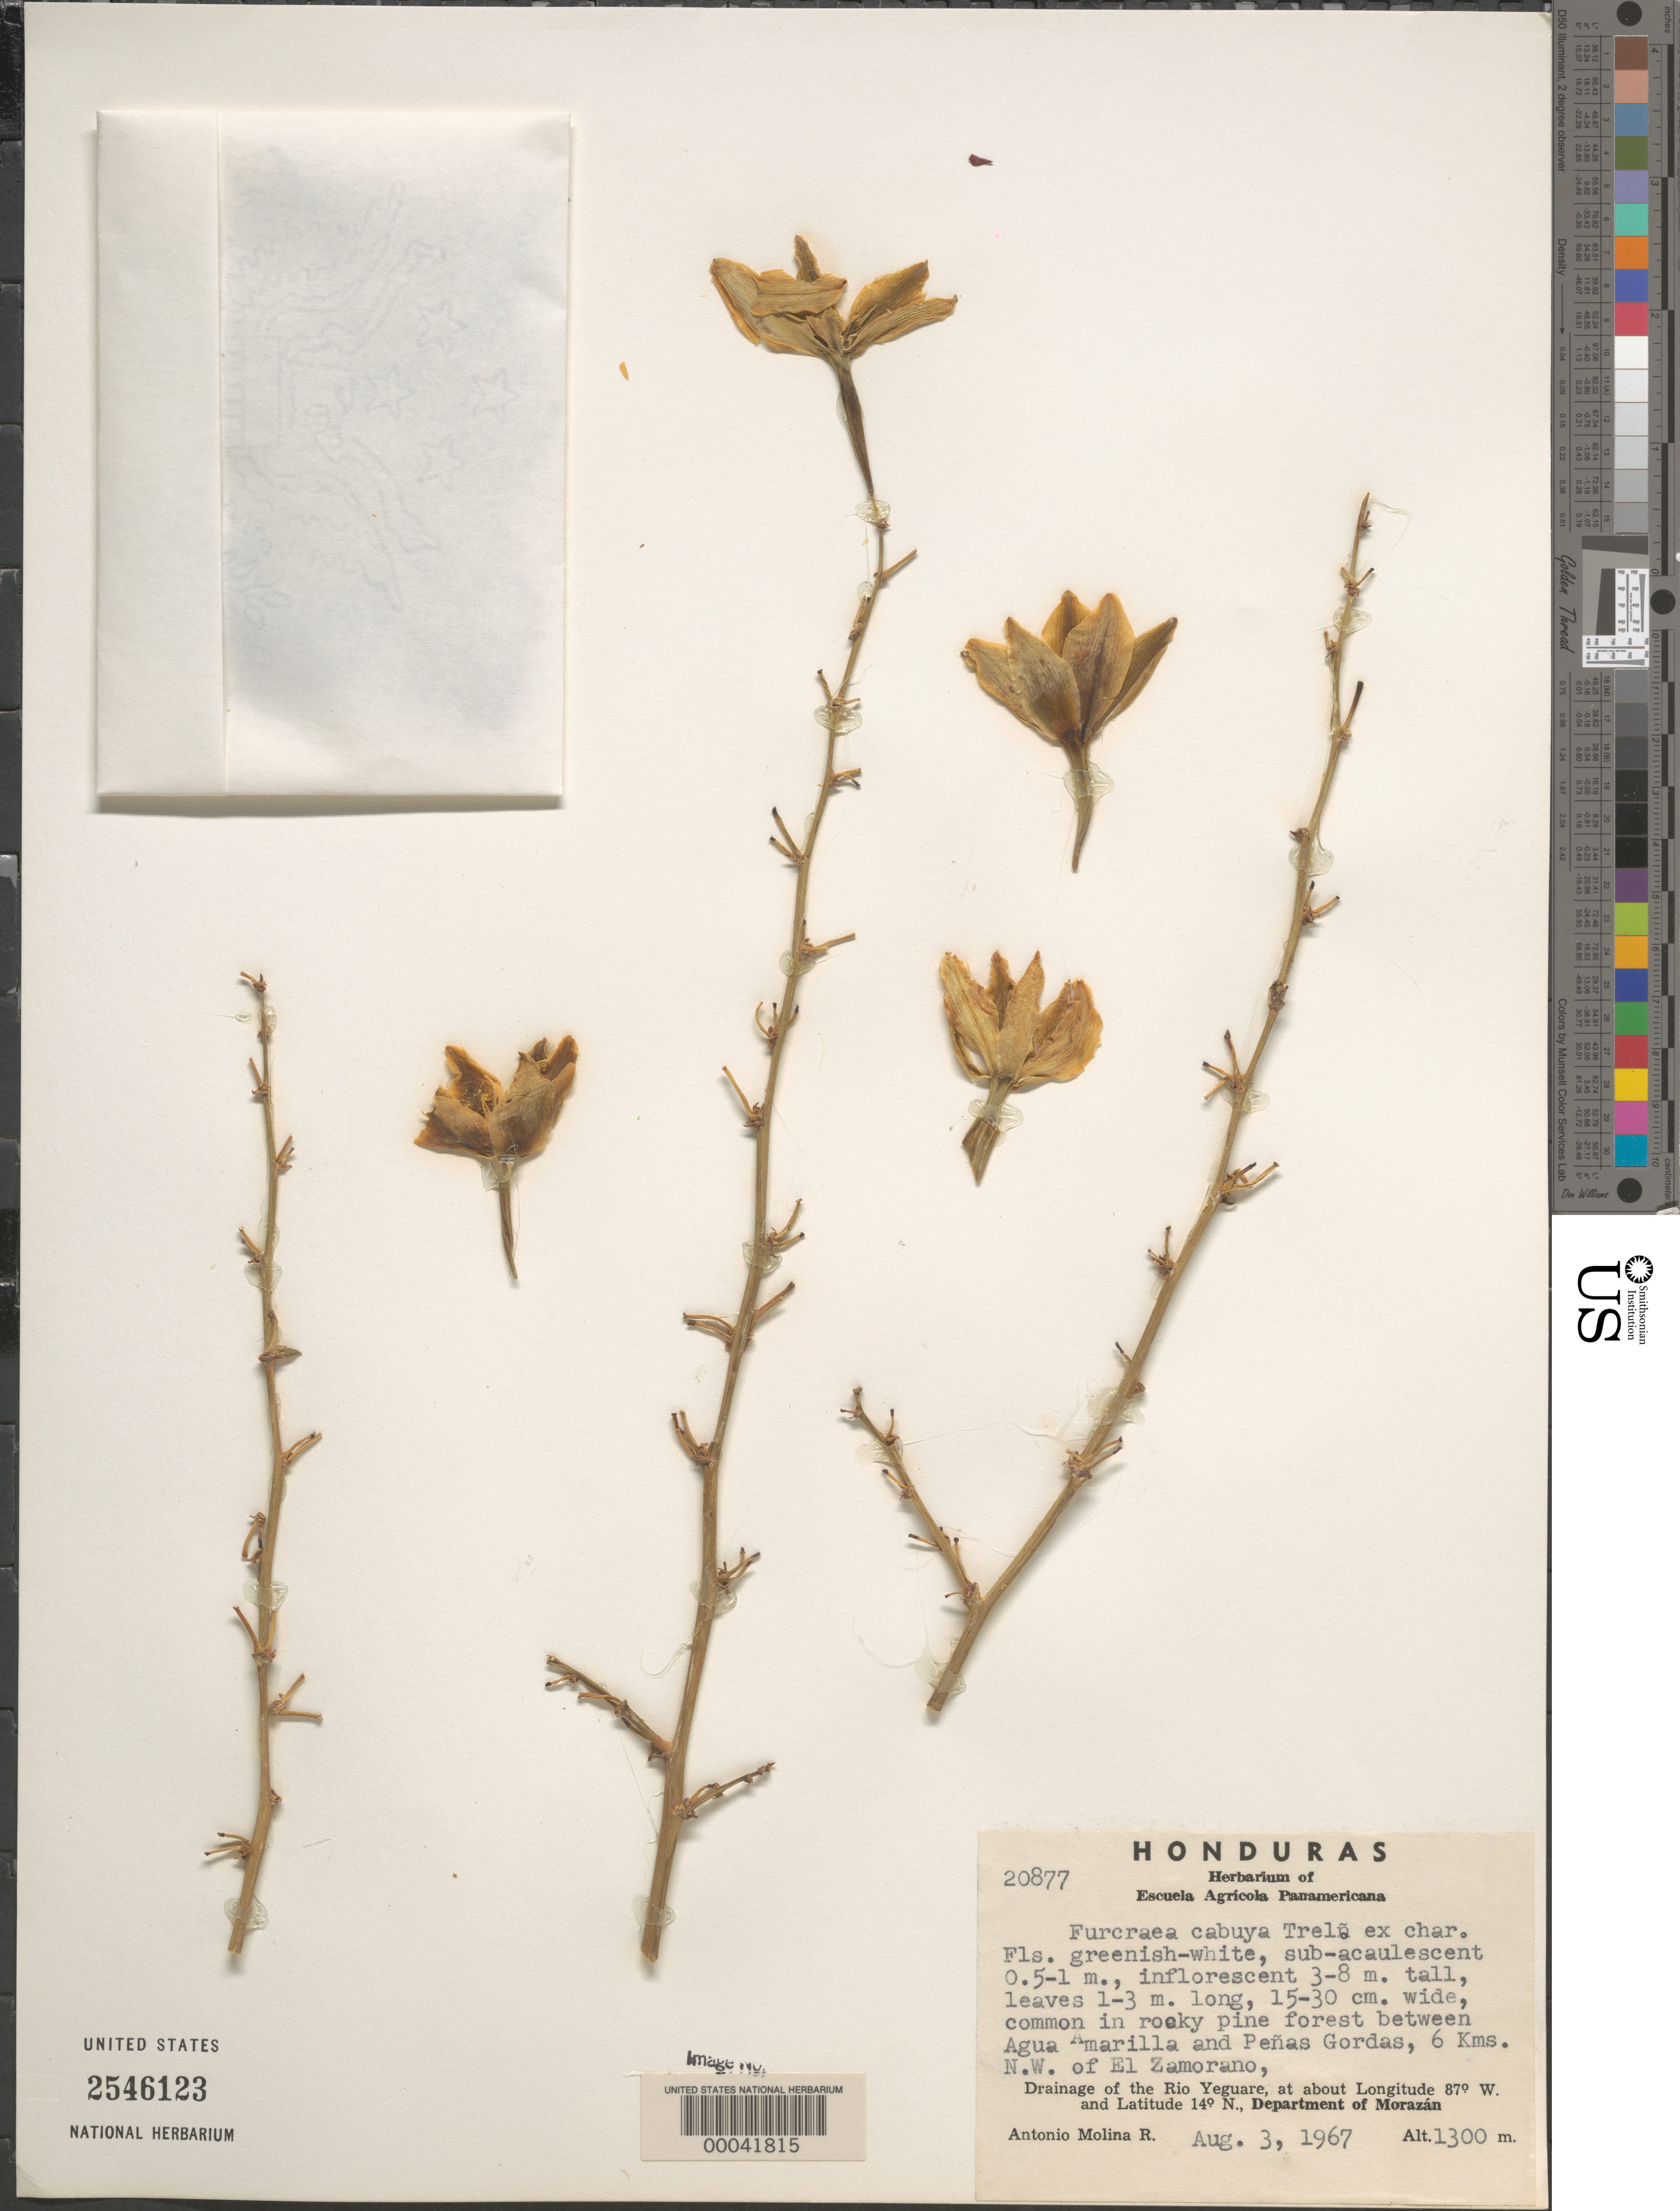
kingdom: Plantae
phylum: Tracheophyta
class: Liliopsida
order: Asparagales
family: Asparagaceae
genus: Furcraea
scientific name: Furcraea cabuya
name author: Trel.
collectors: A. Molina R.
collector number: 20877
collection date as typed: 03 Aug 1967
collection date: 1967-08-03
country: Honduras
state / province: Fco. Morazán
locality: Between Agua Amarilla and Penas Gordas, 6 km NW of El Zamorano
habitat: Rocky pine forest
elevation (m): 1300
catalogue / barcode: US 2546123